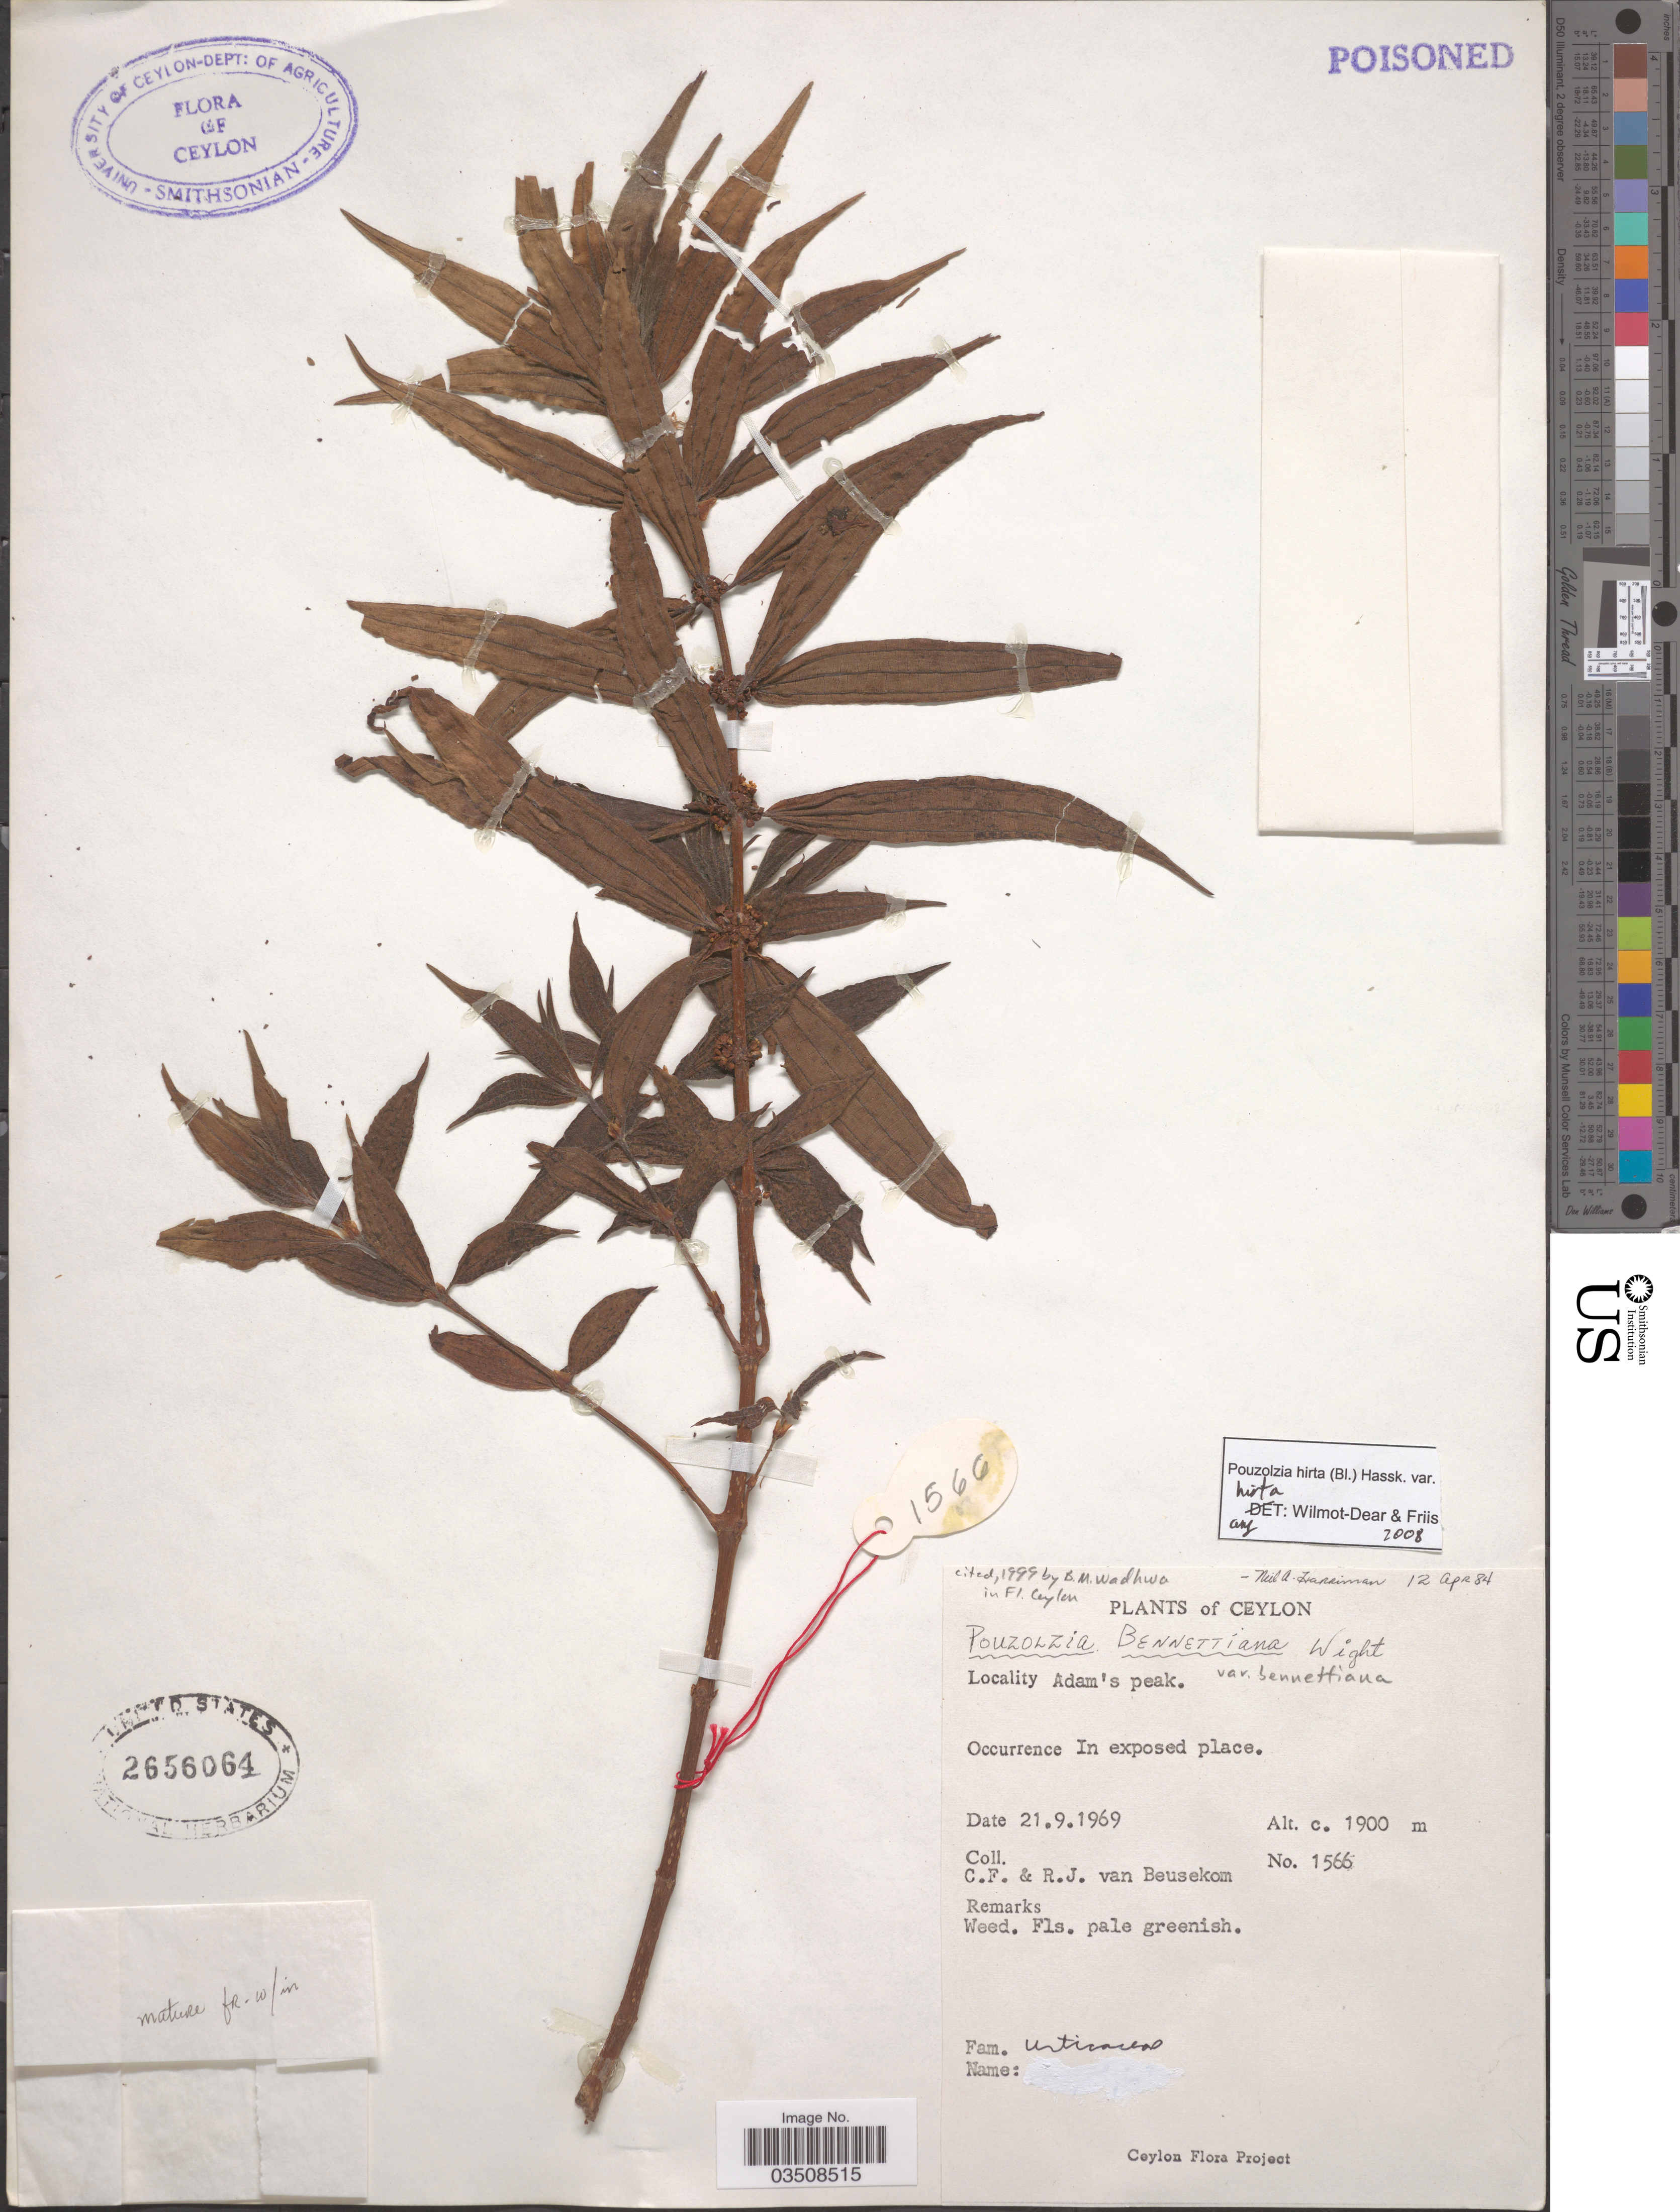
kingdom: Plantae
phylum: Tracheophyta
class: Magnoliopsida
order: Rosales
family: Urticaceae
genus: Gonostegia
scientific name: Gonostegia triandra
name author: (Blume) Miq.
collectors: C. F. Beusekom & R. Beusekom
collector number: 1566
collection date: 1969-09-21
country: Sri Lanka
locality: Ceylon. Adam's peak.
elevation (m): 1900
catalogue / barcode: US 2656064